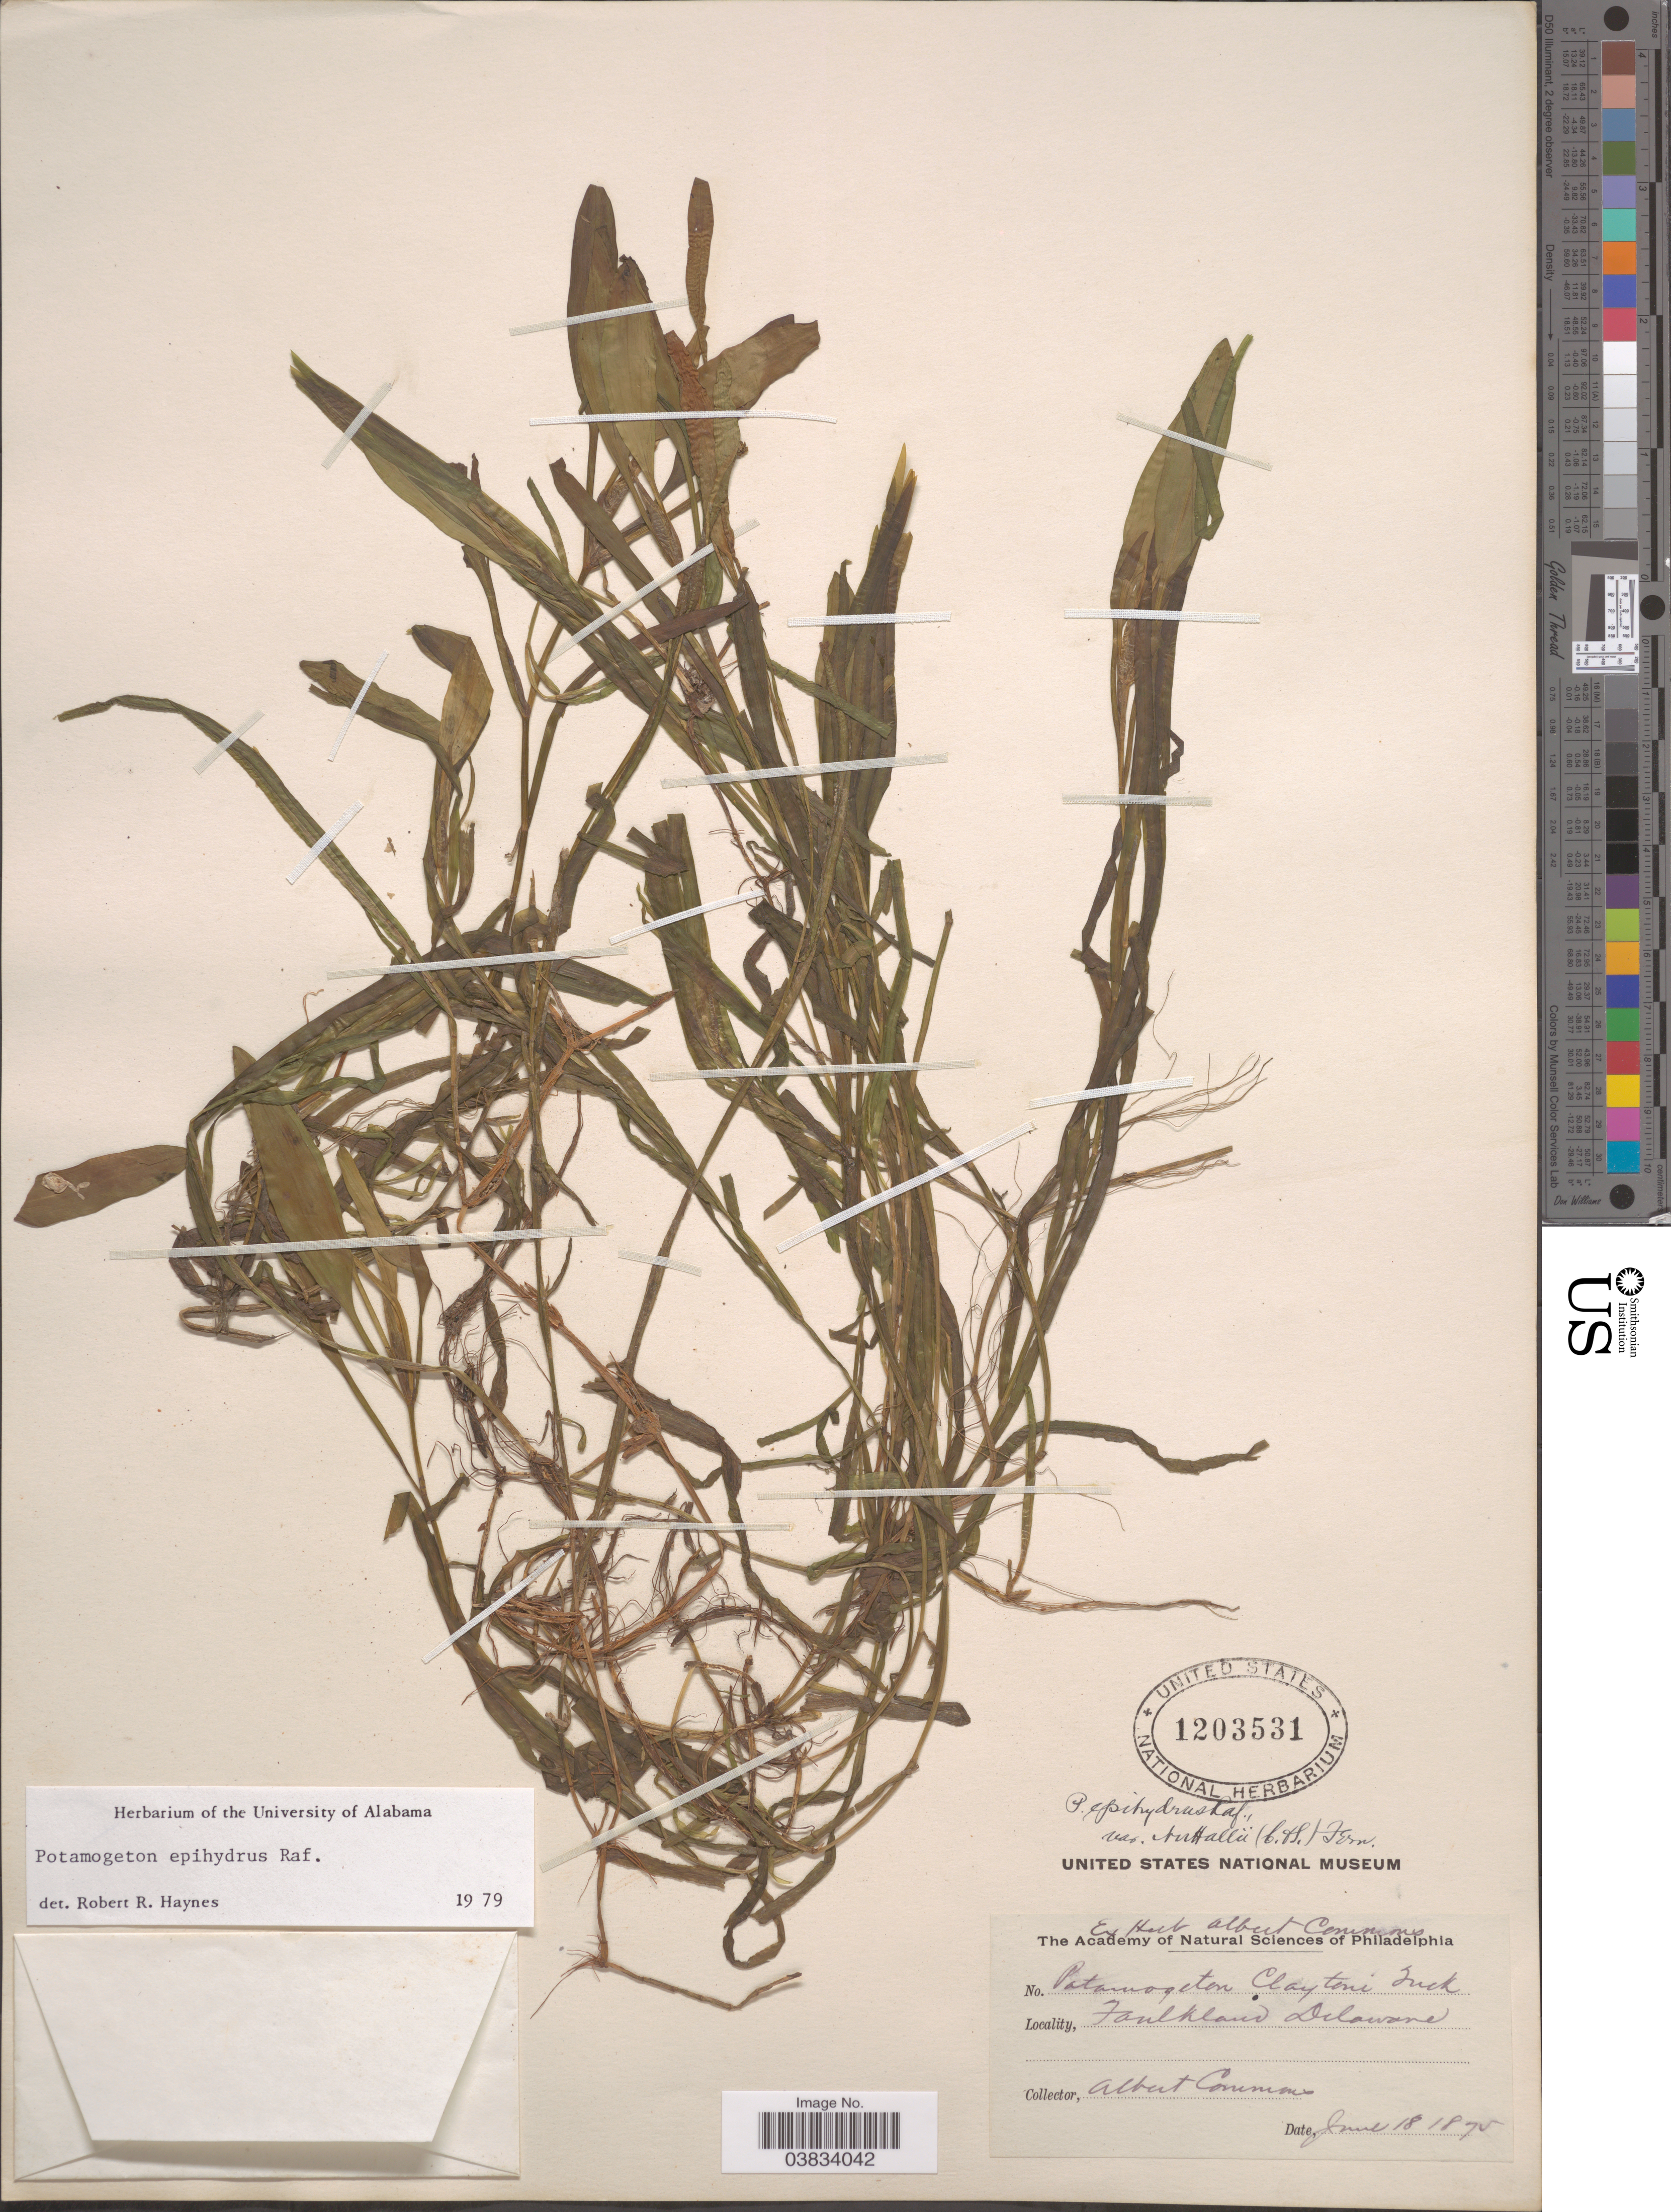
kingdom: Plantae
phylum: Tracheophyta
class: Liliopsida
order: Alismatales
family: Potamogetonaceae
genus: Potamogeton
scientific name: Potamogeton epihydrus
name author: Raf.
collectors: A. Commons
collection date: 1875-06-18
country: United States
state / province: Delaware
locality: Faulkland.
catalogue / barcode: US 1203531